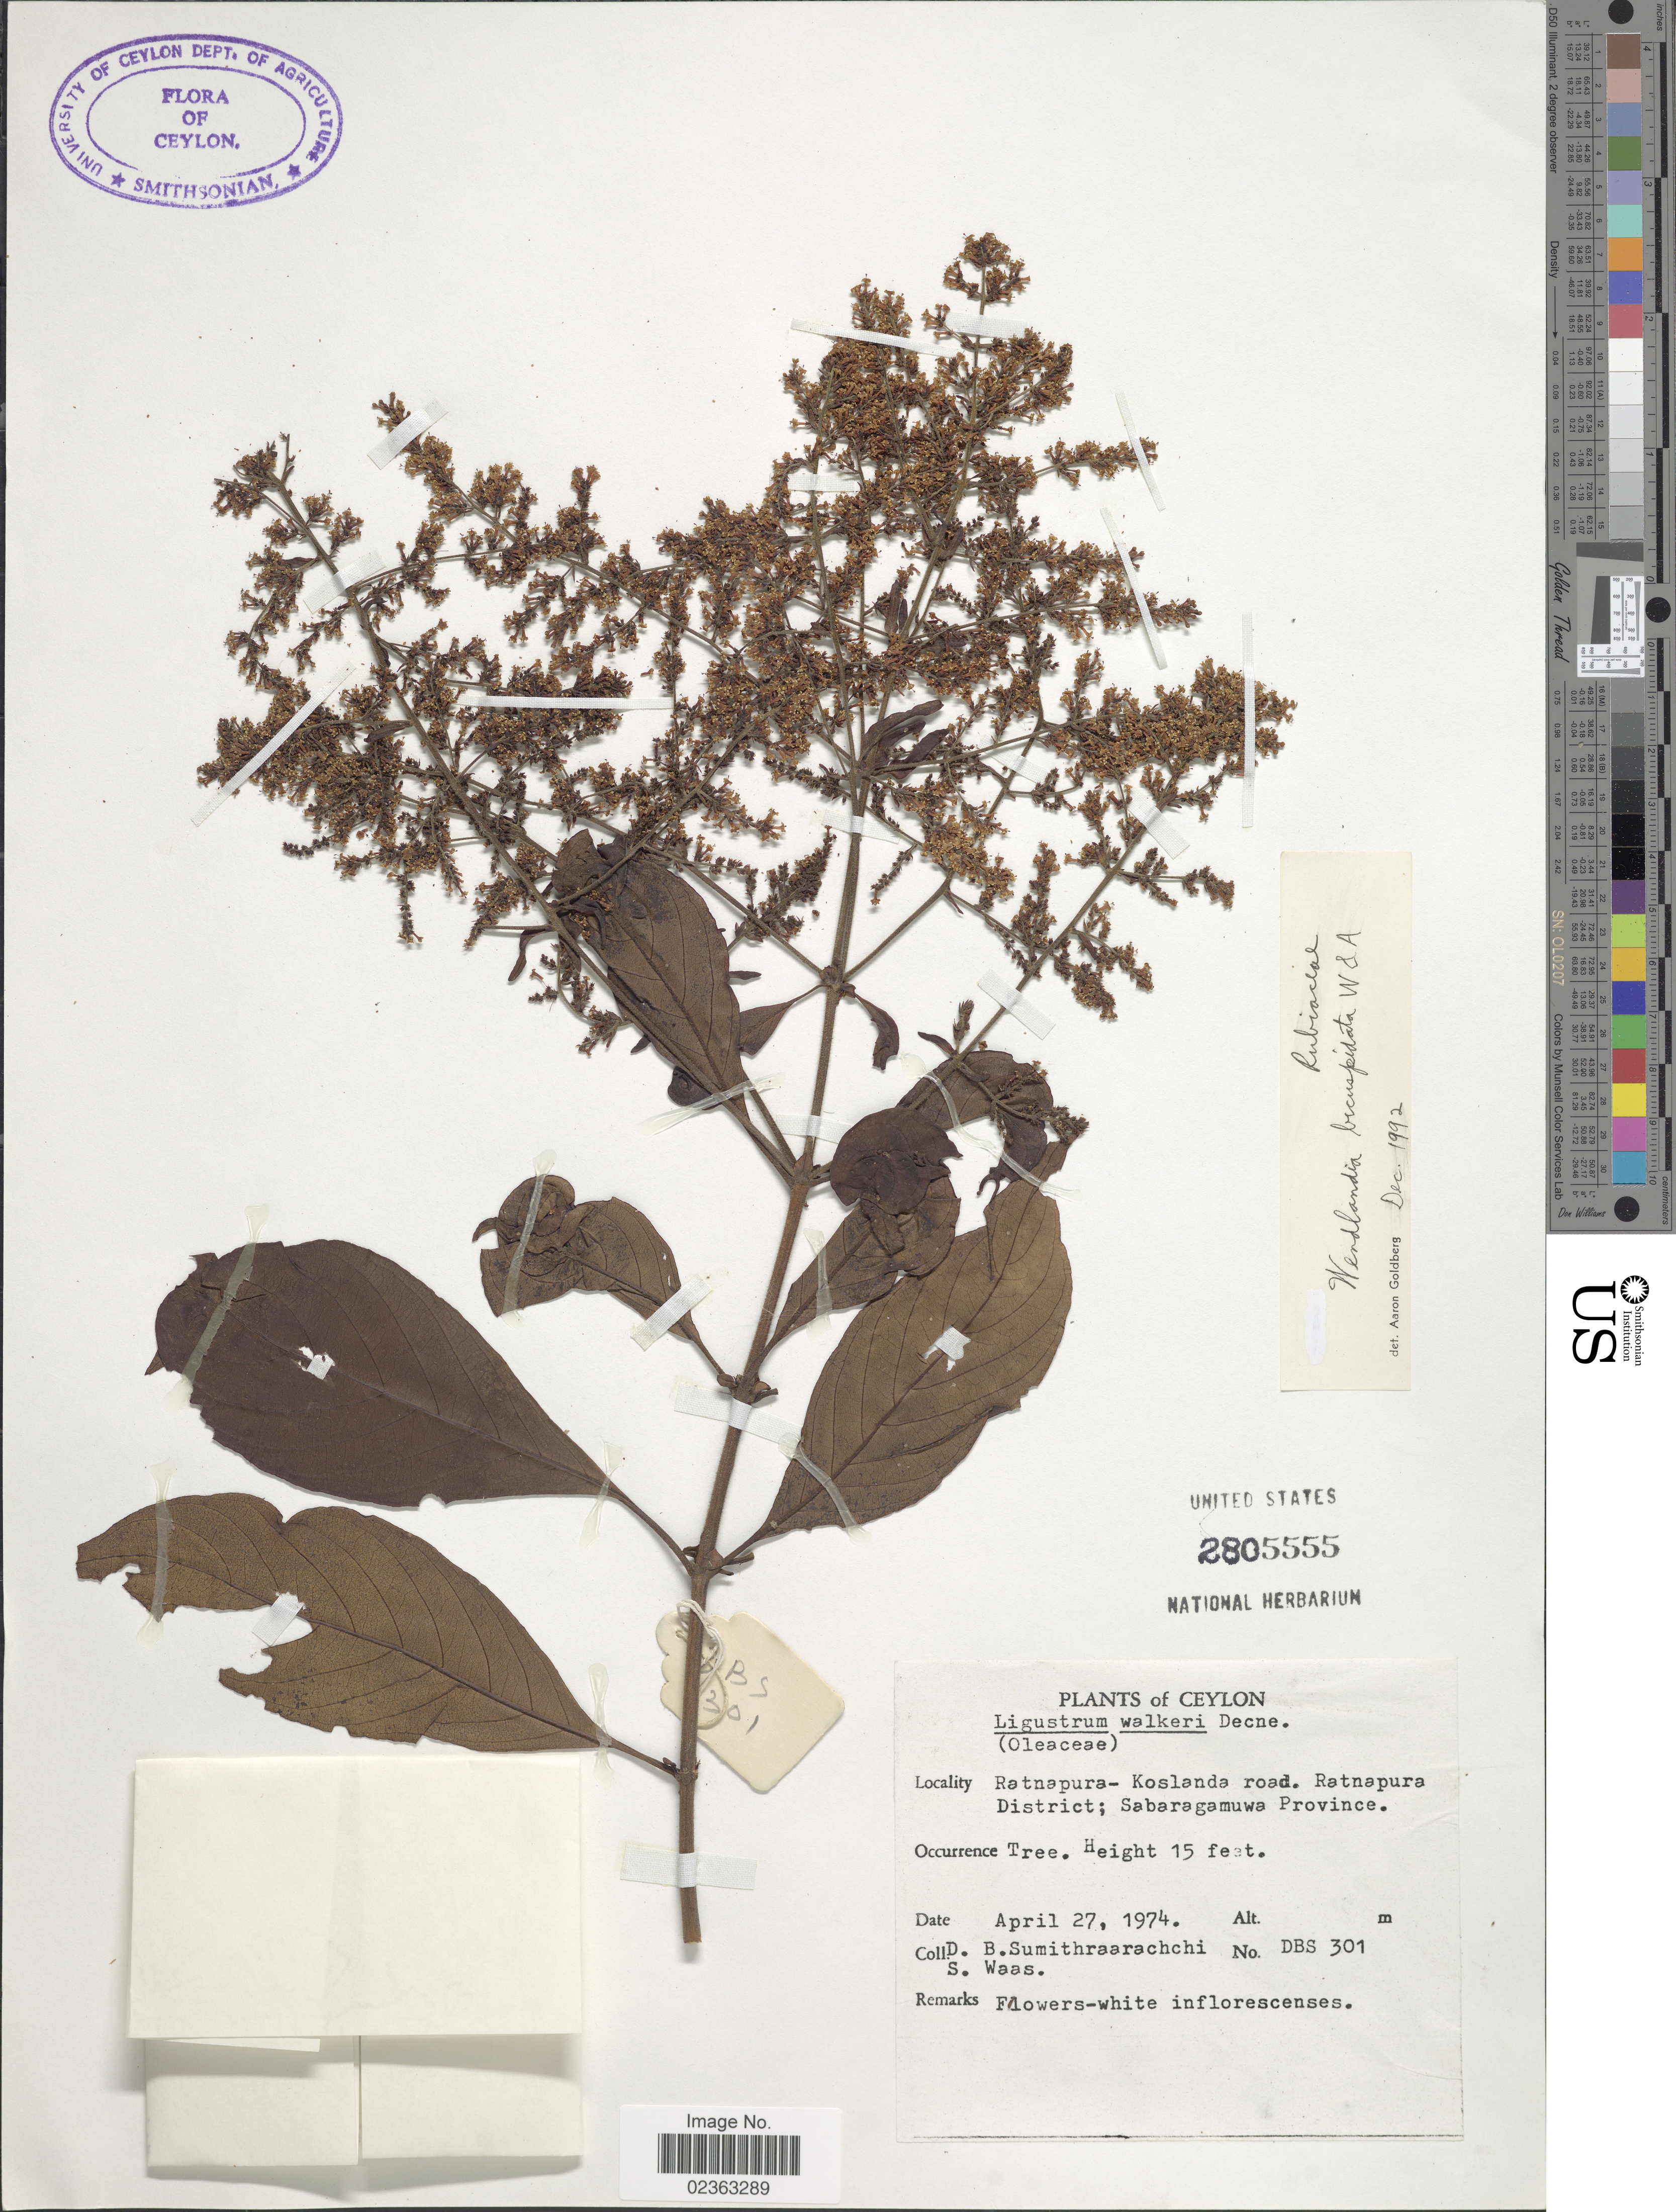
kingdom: Plantae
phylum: Tracheophyta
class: Magnoliopsida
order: Gentianales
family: Rubiaceae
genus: Wendlandia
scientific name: Wendlandia bicuspidata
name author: Wight & Arn.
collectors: B. Sumithraarachchi & S. Waas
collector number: DBS301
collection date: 1974-04-27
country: Sri Lanka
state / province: Sabaragamuwa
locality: Ratnapura-Koslanda road, Ratnapura District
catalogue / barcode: US 2805555